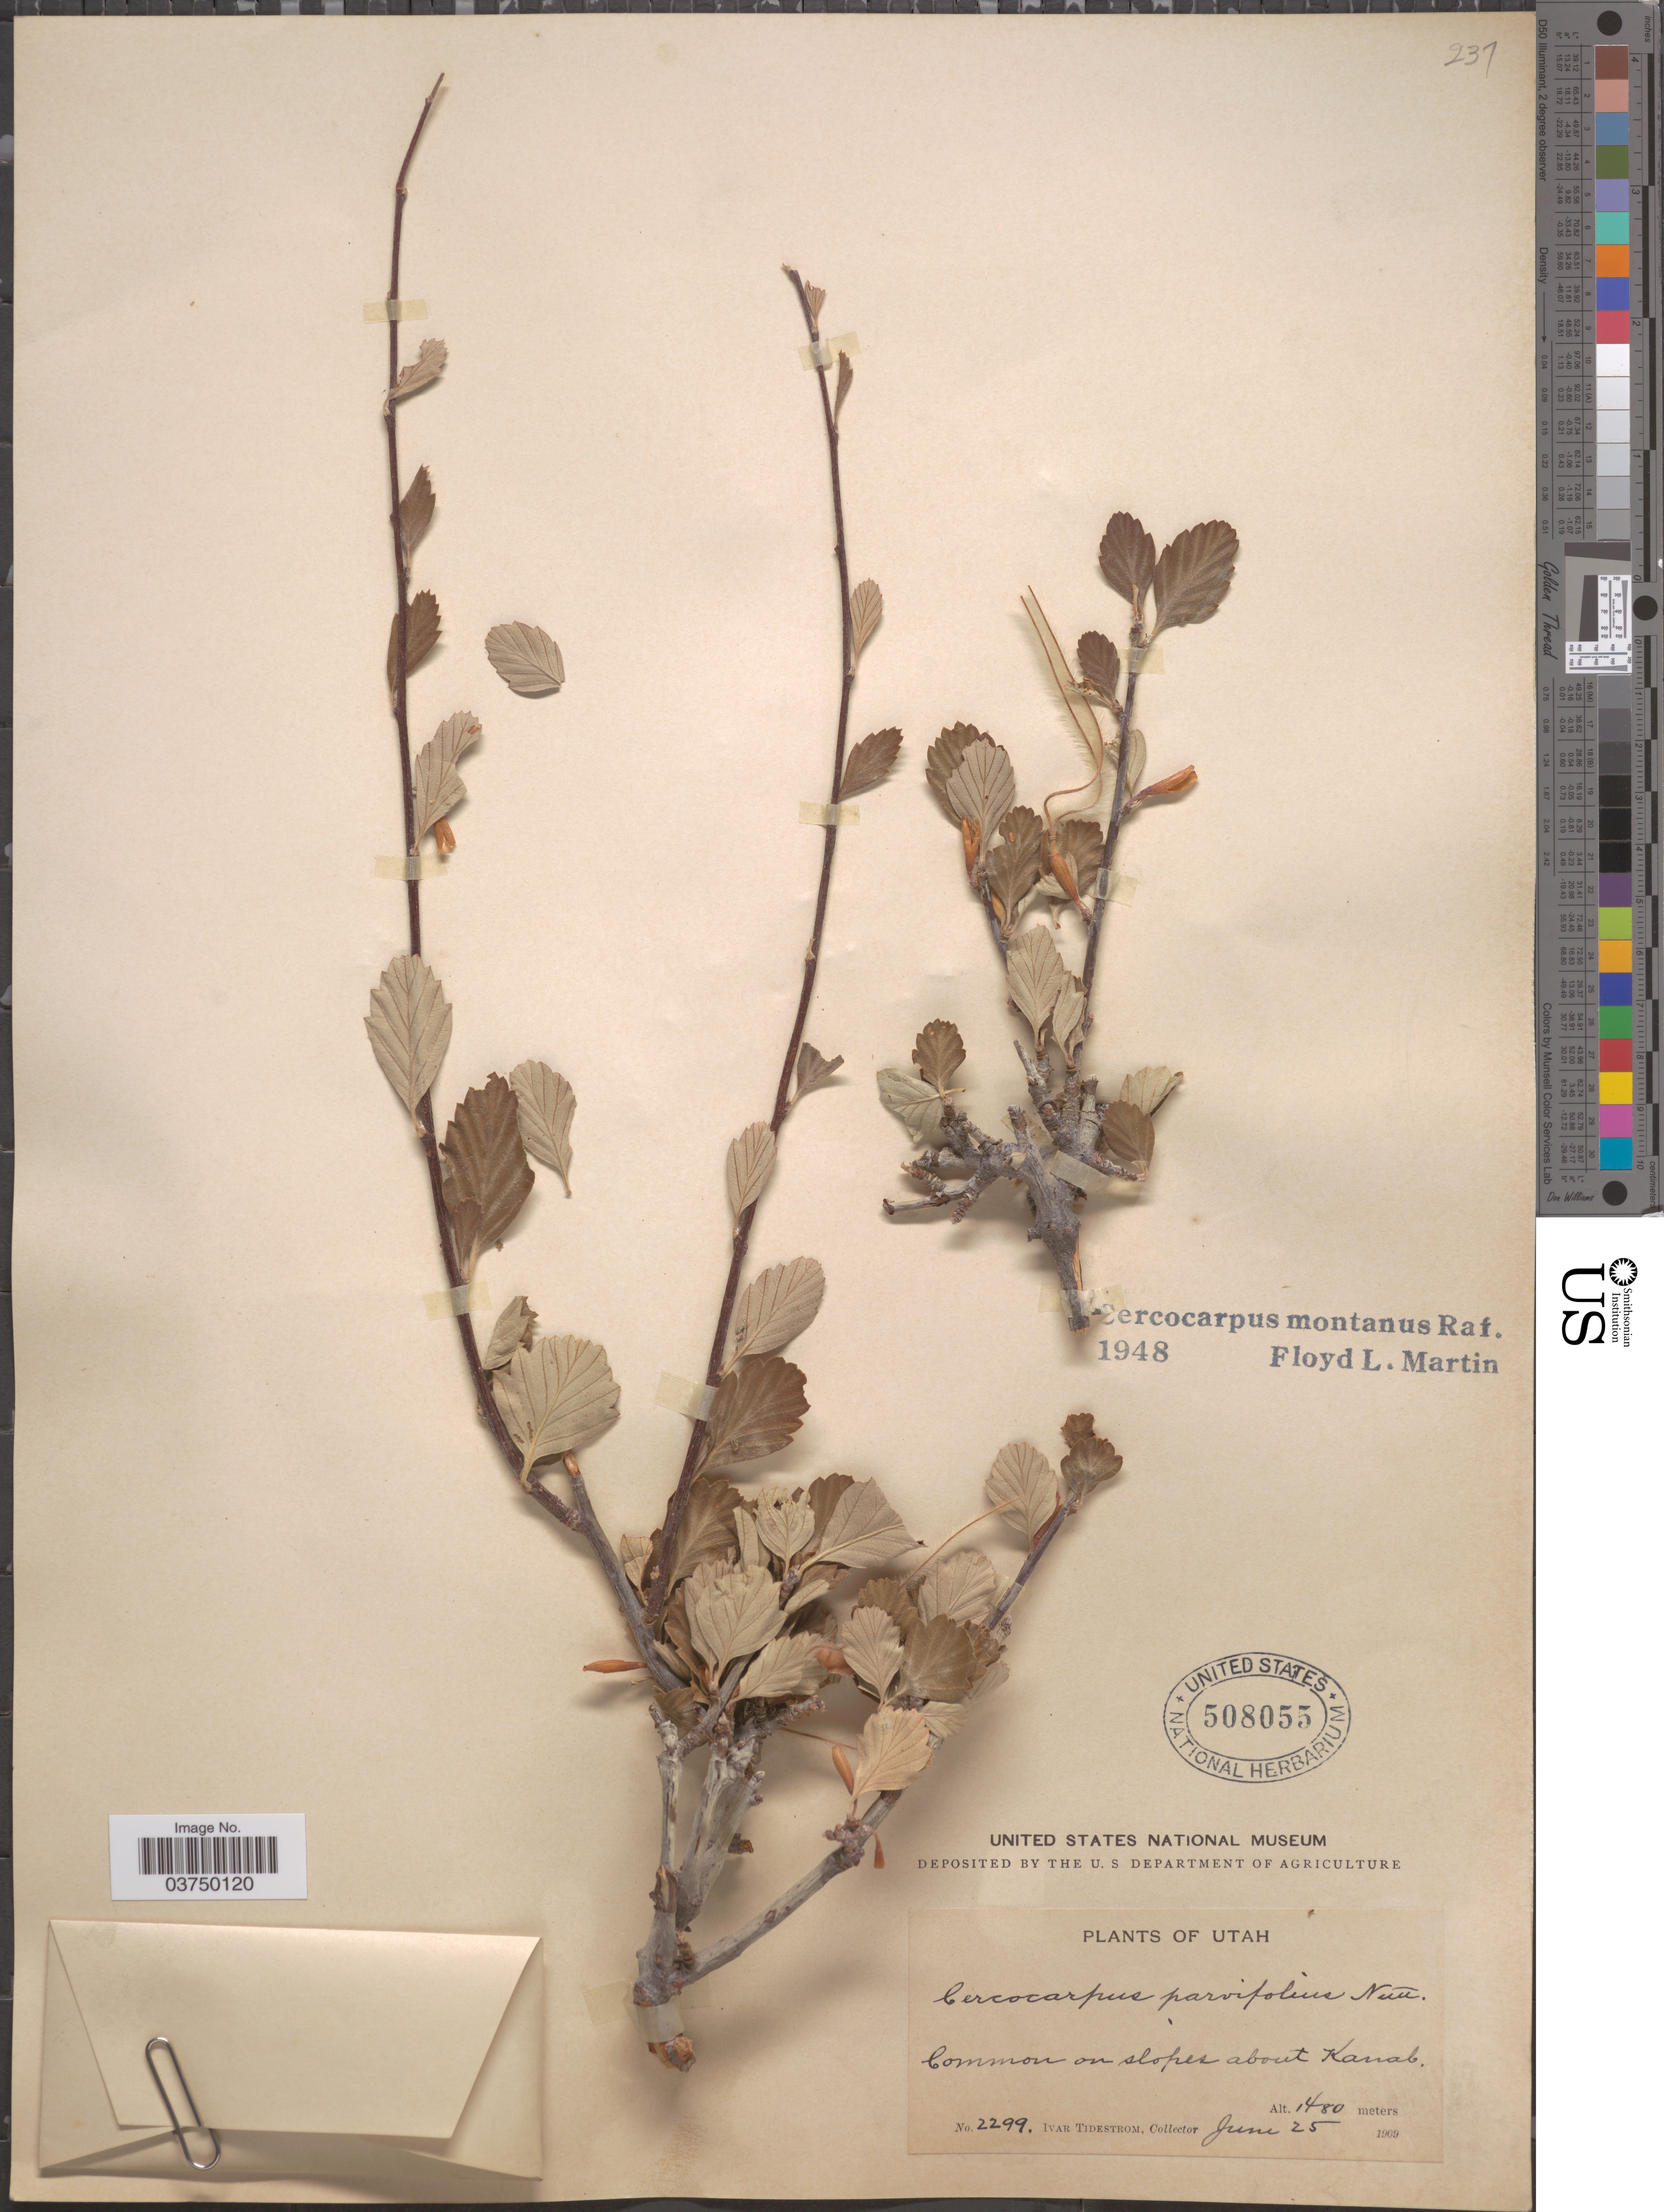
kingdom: Plantae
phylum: Tracheophyta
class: Magnoliopsida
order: Rosales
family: Rosaceae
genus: Cercocarpus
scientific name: Cercocarpus montanus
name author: Raf.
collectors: I. F. Tidestrom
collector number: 2299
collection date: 1909-06-25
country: United States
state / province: Utah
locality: On slopes about Kanal.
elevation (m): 1480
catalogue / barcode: US 508055